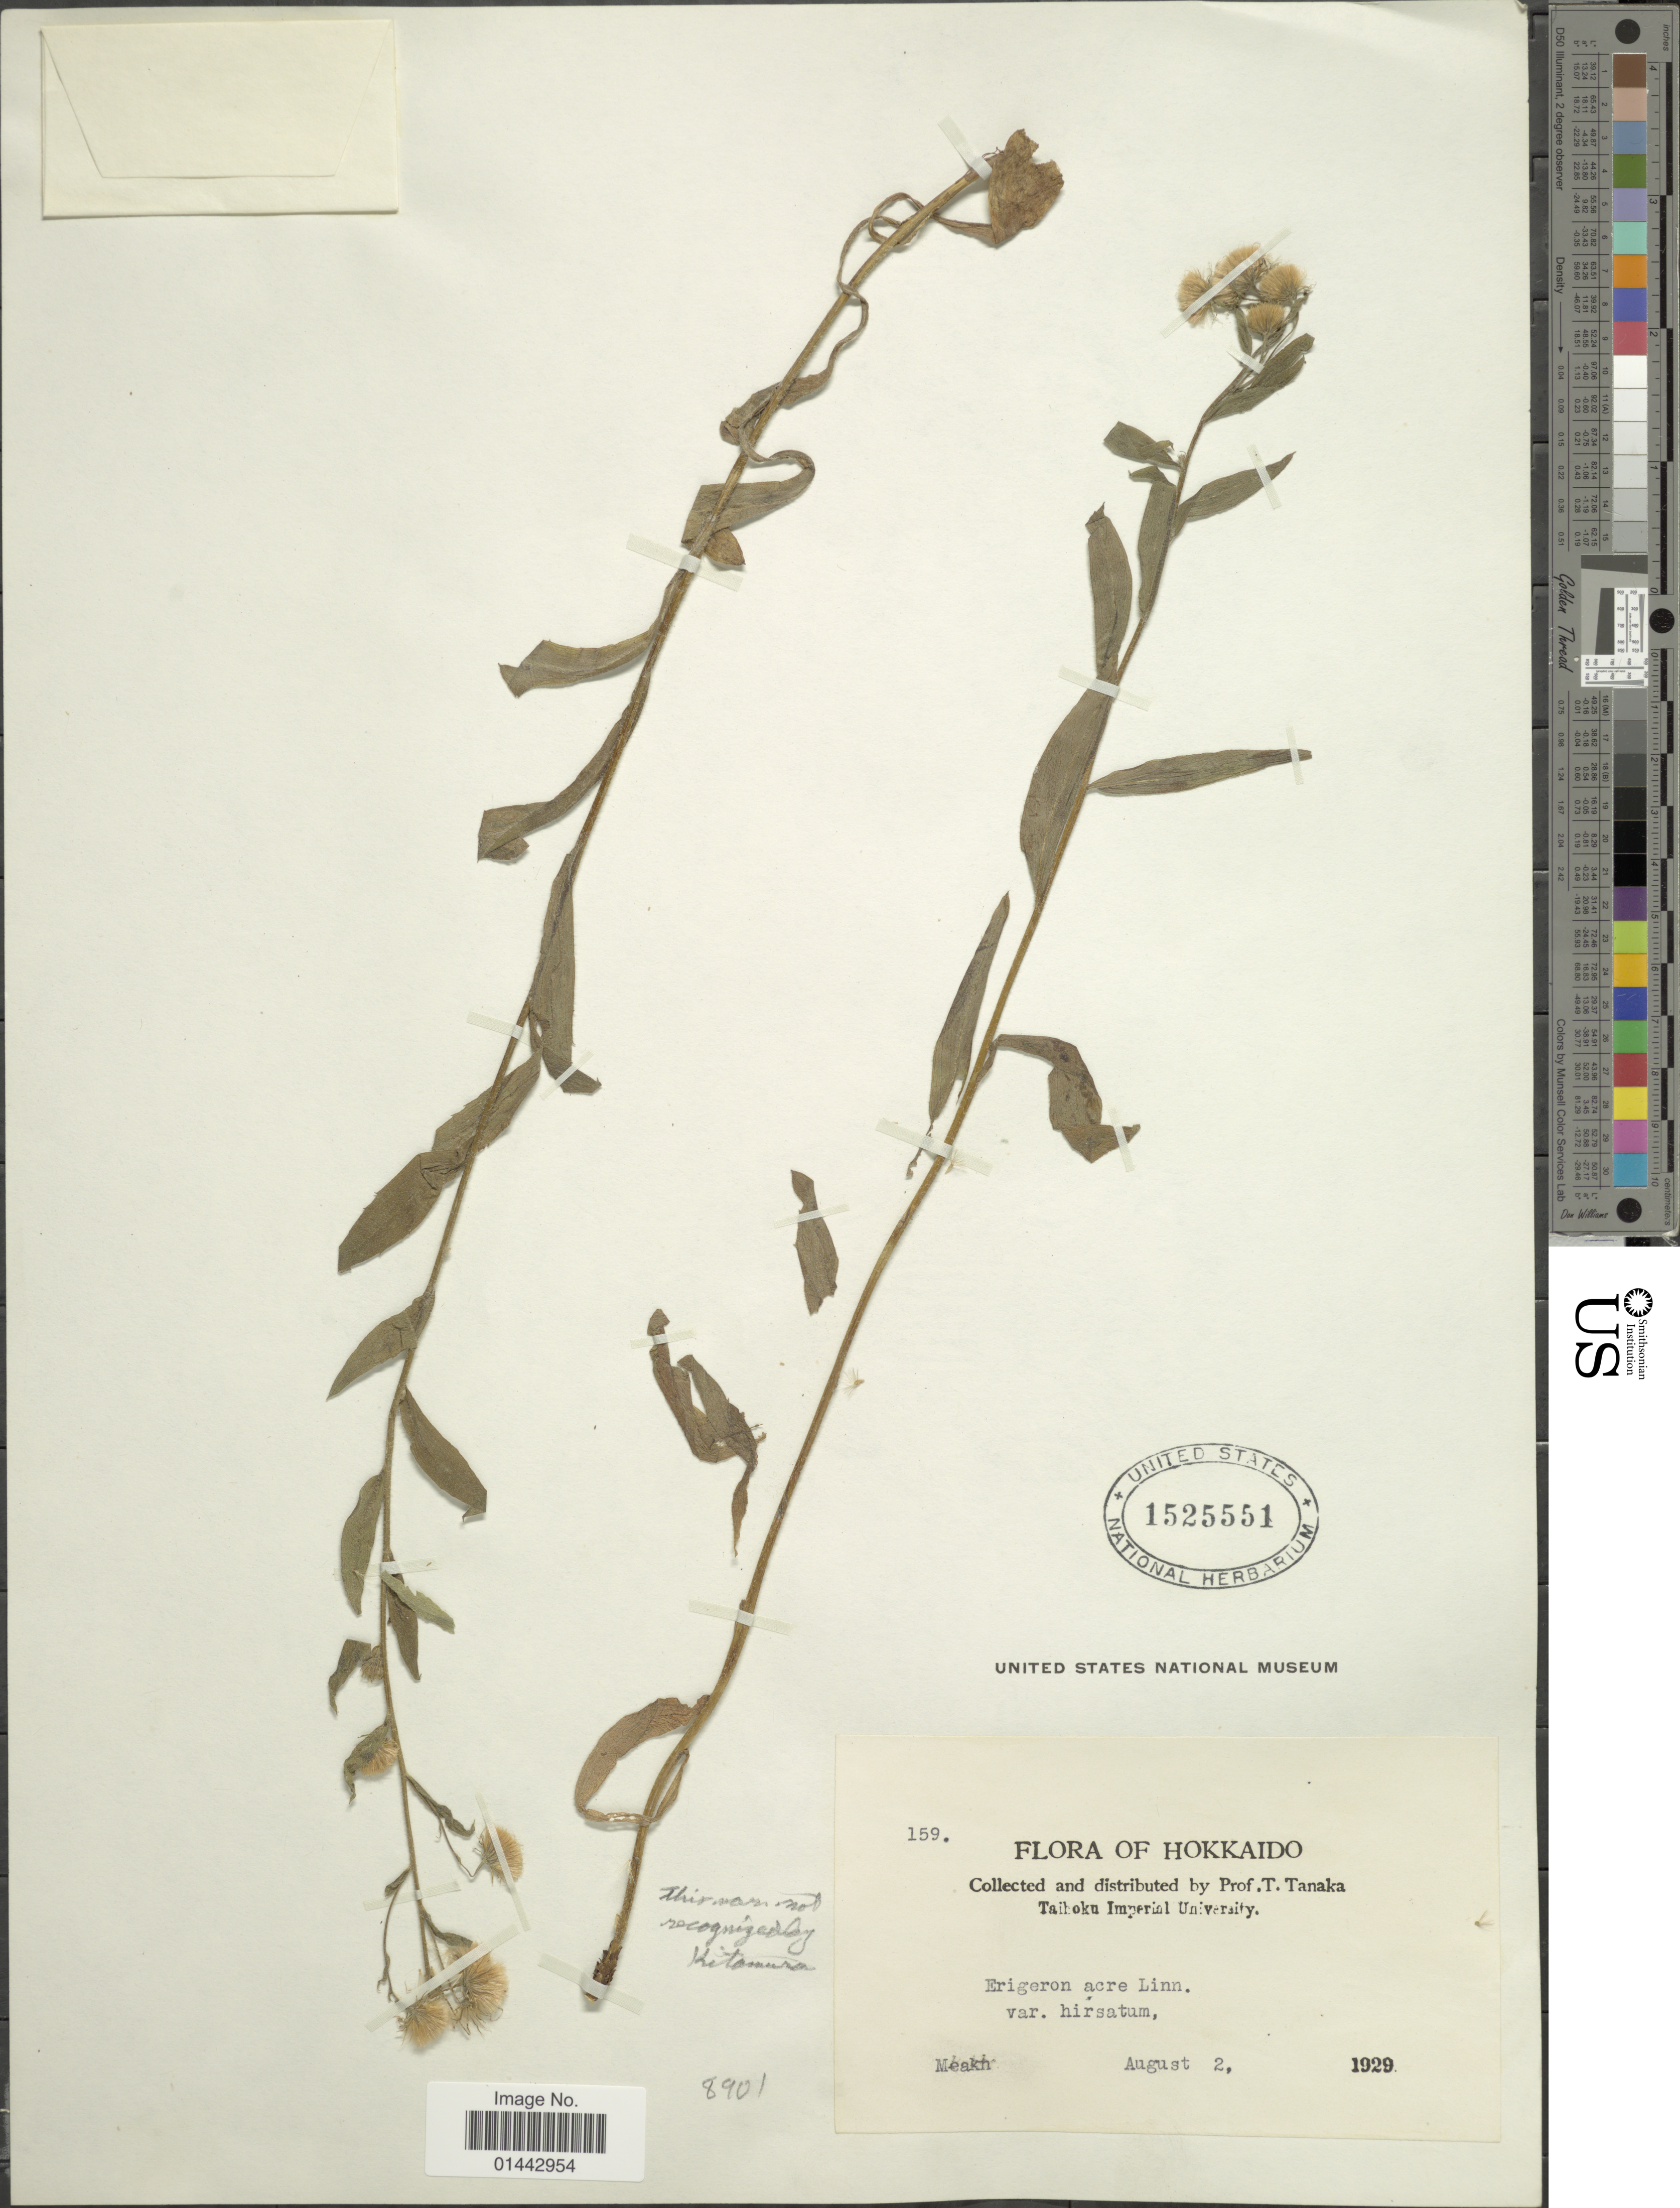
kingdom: Plantae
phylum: Tracheophyta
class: Magnoliopsida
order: Asterales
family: Asteraceae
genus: Erigeron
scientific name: Erigeron acris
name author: L.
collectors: T. Tanaka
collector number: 159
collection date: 1929-08-02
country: Japan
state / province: Hokkaidō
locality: Meakh.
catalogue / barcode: US 1525551